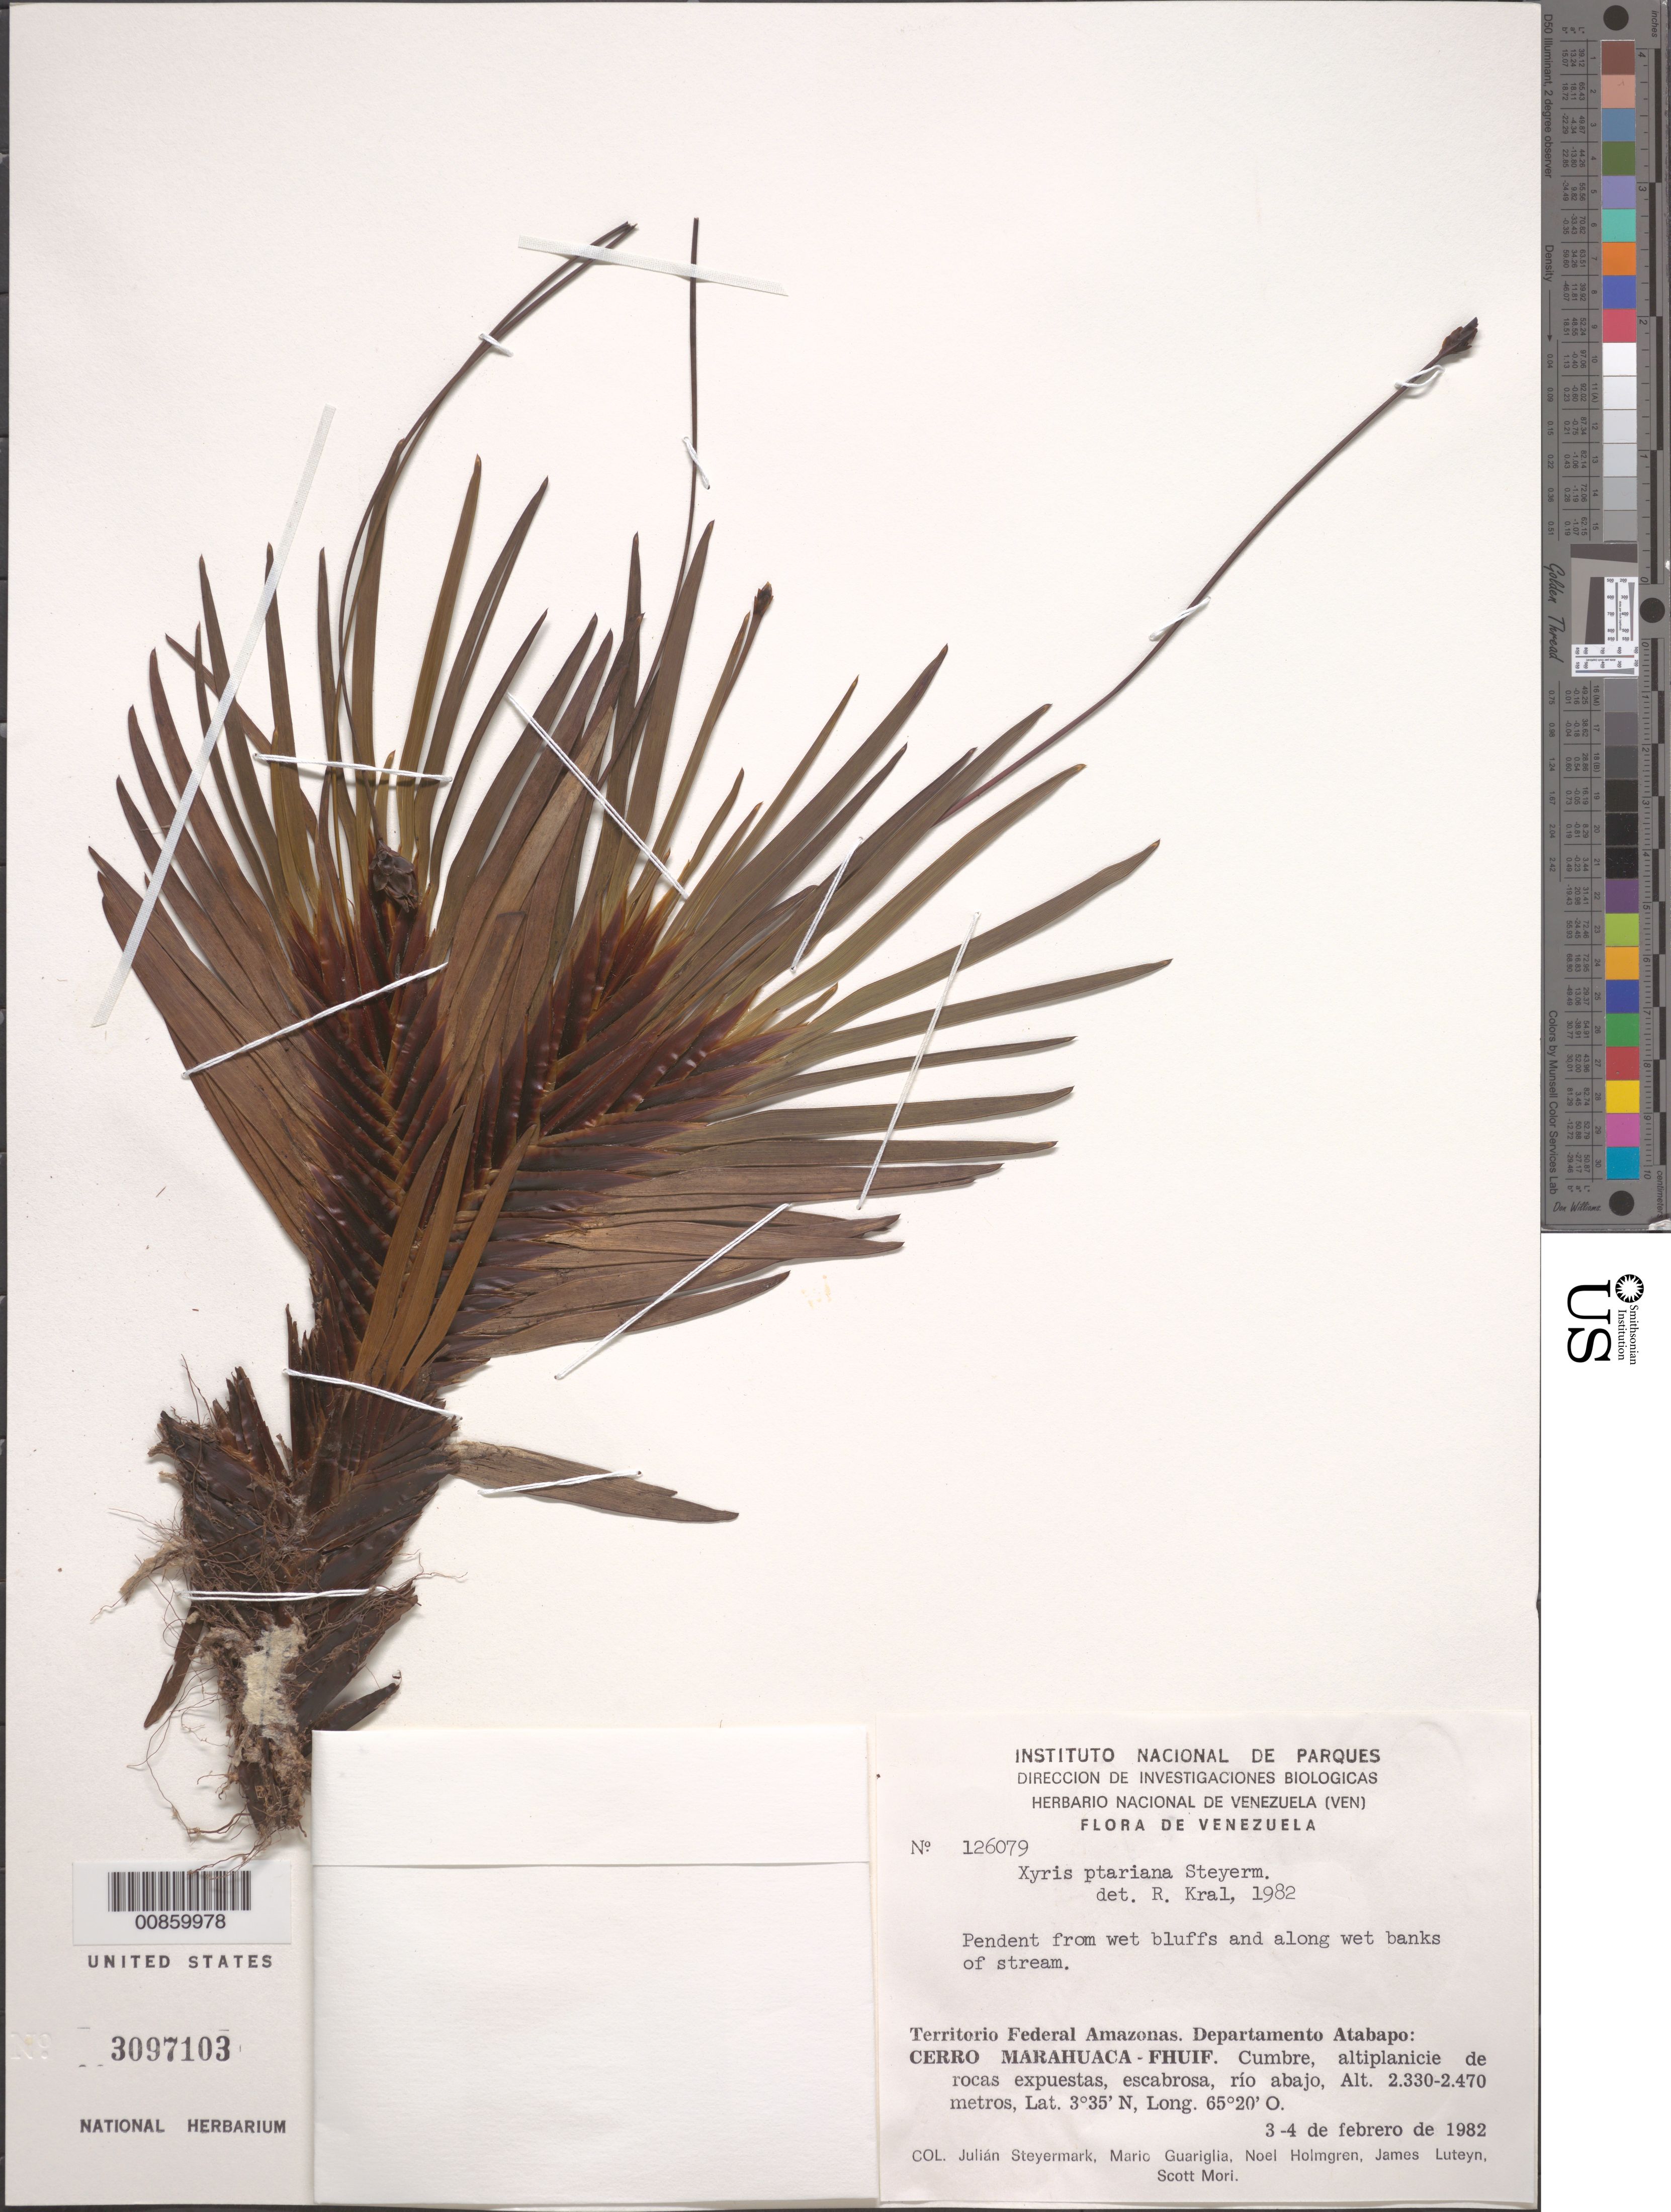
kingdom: Plantae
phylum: Tracheophyta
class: Liliopsida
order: Poales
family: Xyridaceae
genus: Xyris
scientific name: Xyris ptariana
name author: Steyerm.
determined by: Kral, Robert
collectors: J. Steyermark, M. Guariglia P., N. H. Holmgren, J. L. Luteyn & S. Mori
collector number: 126079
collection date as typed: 3-Feb-82 to 4-Feb-82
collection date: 1982-02-03/1982-02-04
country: Venezuela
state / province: Amazonas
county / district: Atabapo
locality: Cerro Marahuaca - Fhuif; cumbre, altiplanicie de rocas expuestas, escabrosa, río abajo.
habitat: Wet bluffs and along wet banks of stream.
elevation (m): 2330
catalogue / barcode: US 3097103